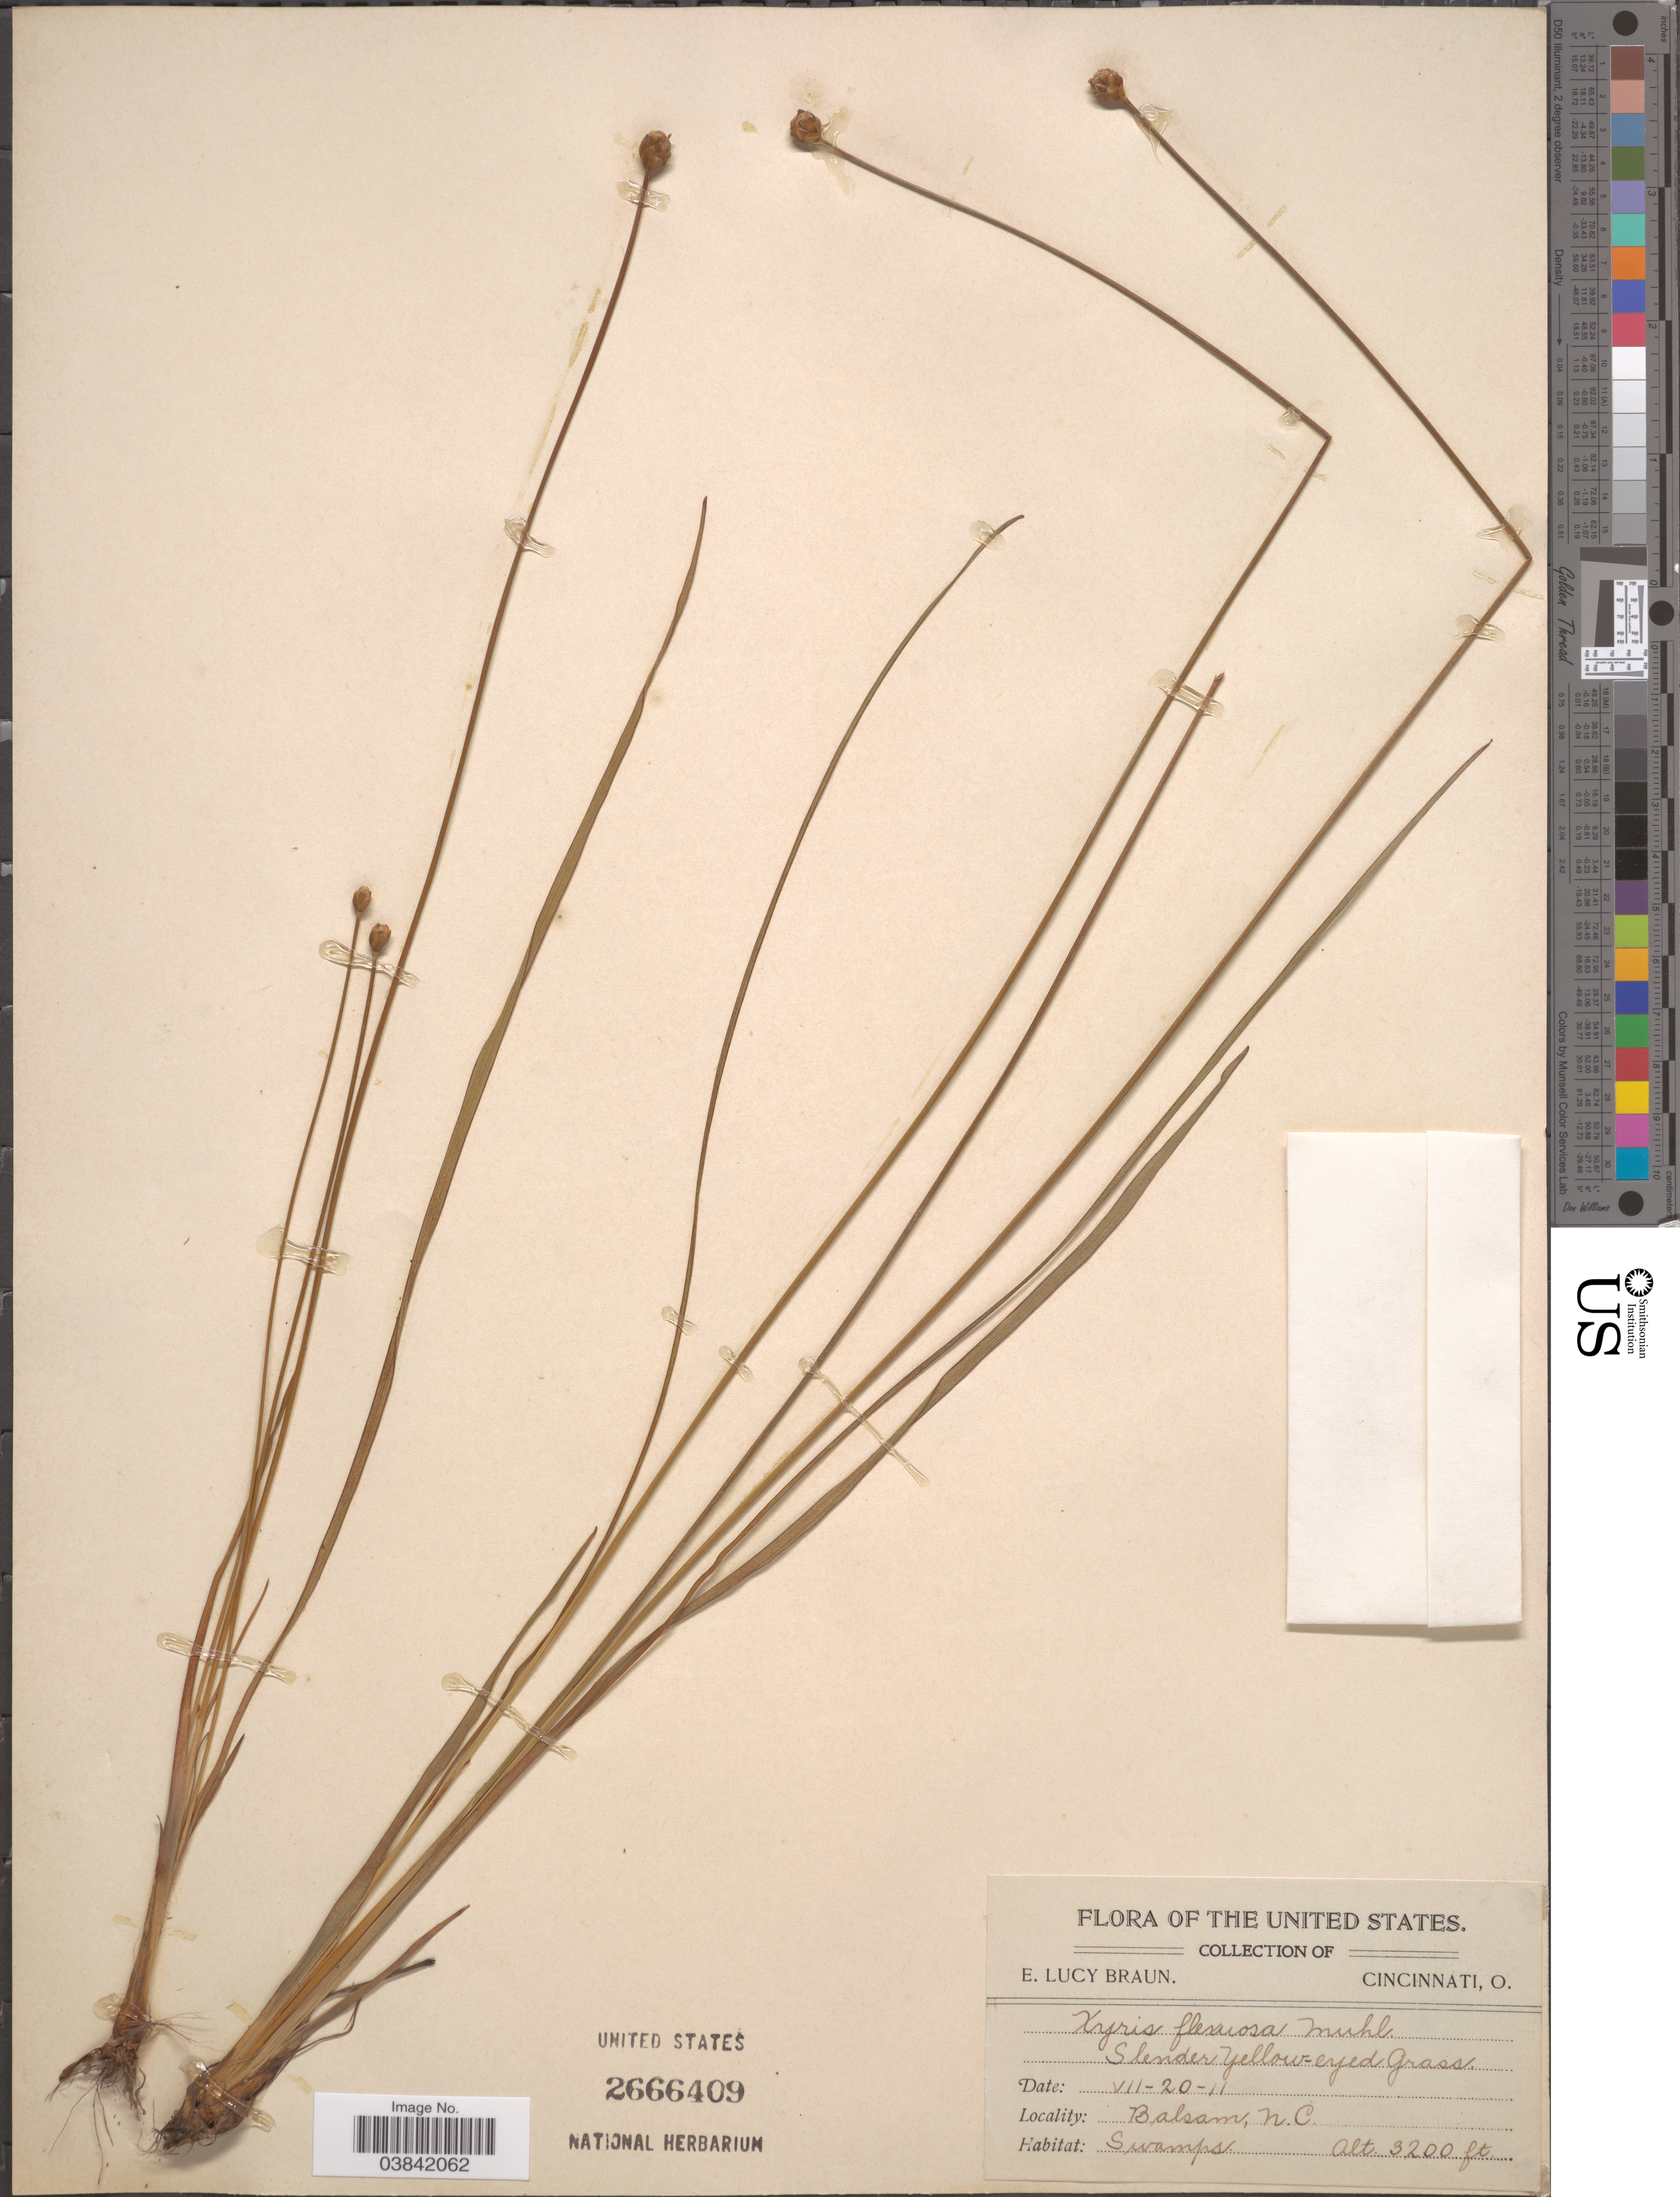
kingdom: Plantae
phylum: Tracheophyta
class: Liliopsida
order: Poales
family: Xyridaceae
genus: Xyris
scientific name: Xyris torta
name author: Sm.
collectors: E. L. Braun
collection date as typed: Transcribed d/m/y: 20/7/11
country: United States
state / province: North Carolina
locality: Balsam.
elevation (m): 975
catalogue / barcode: US 2666409